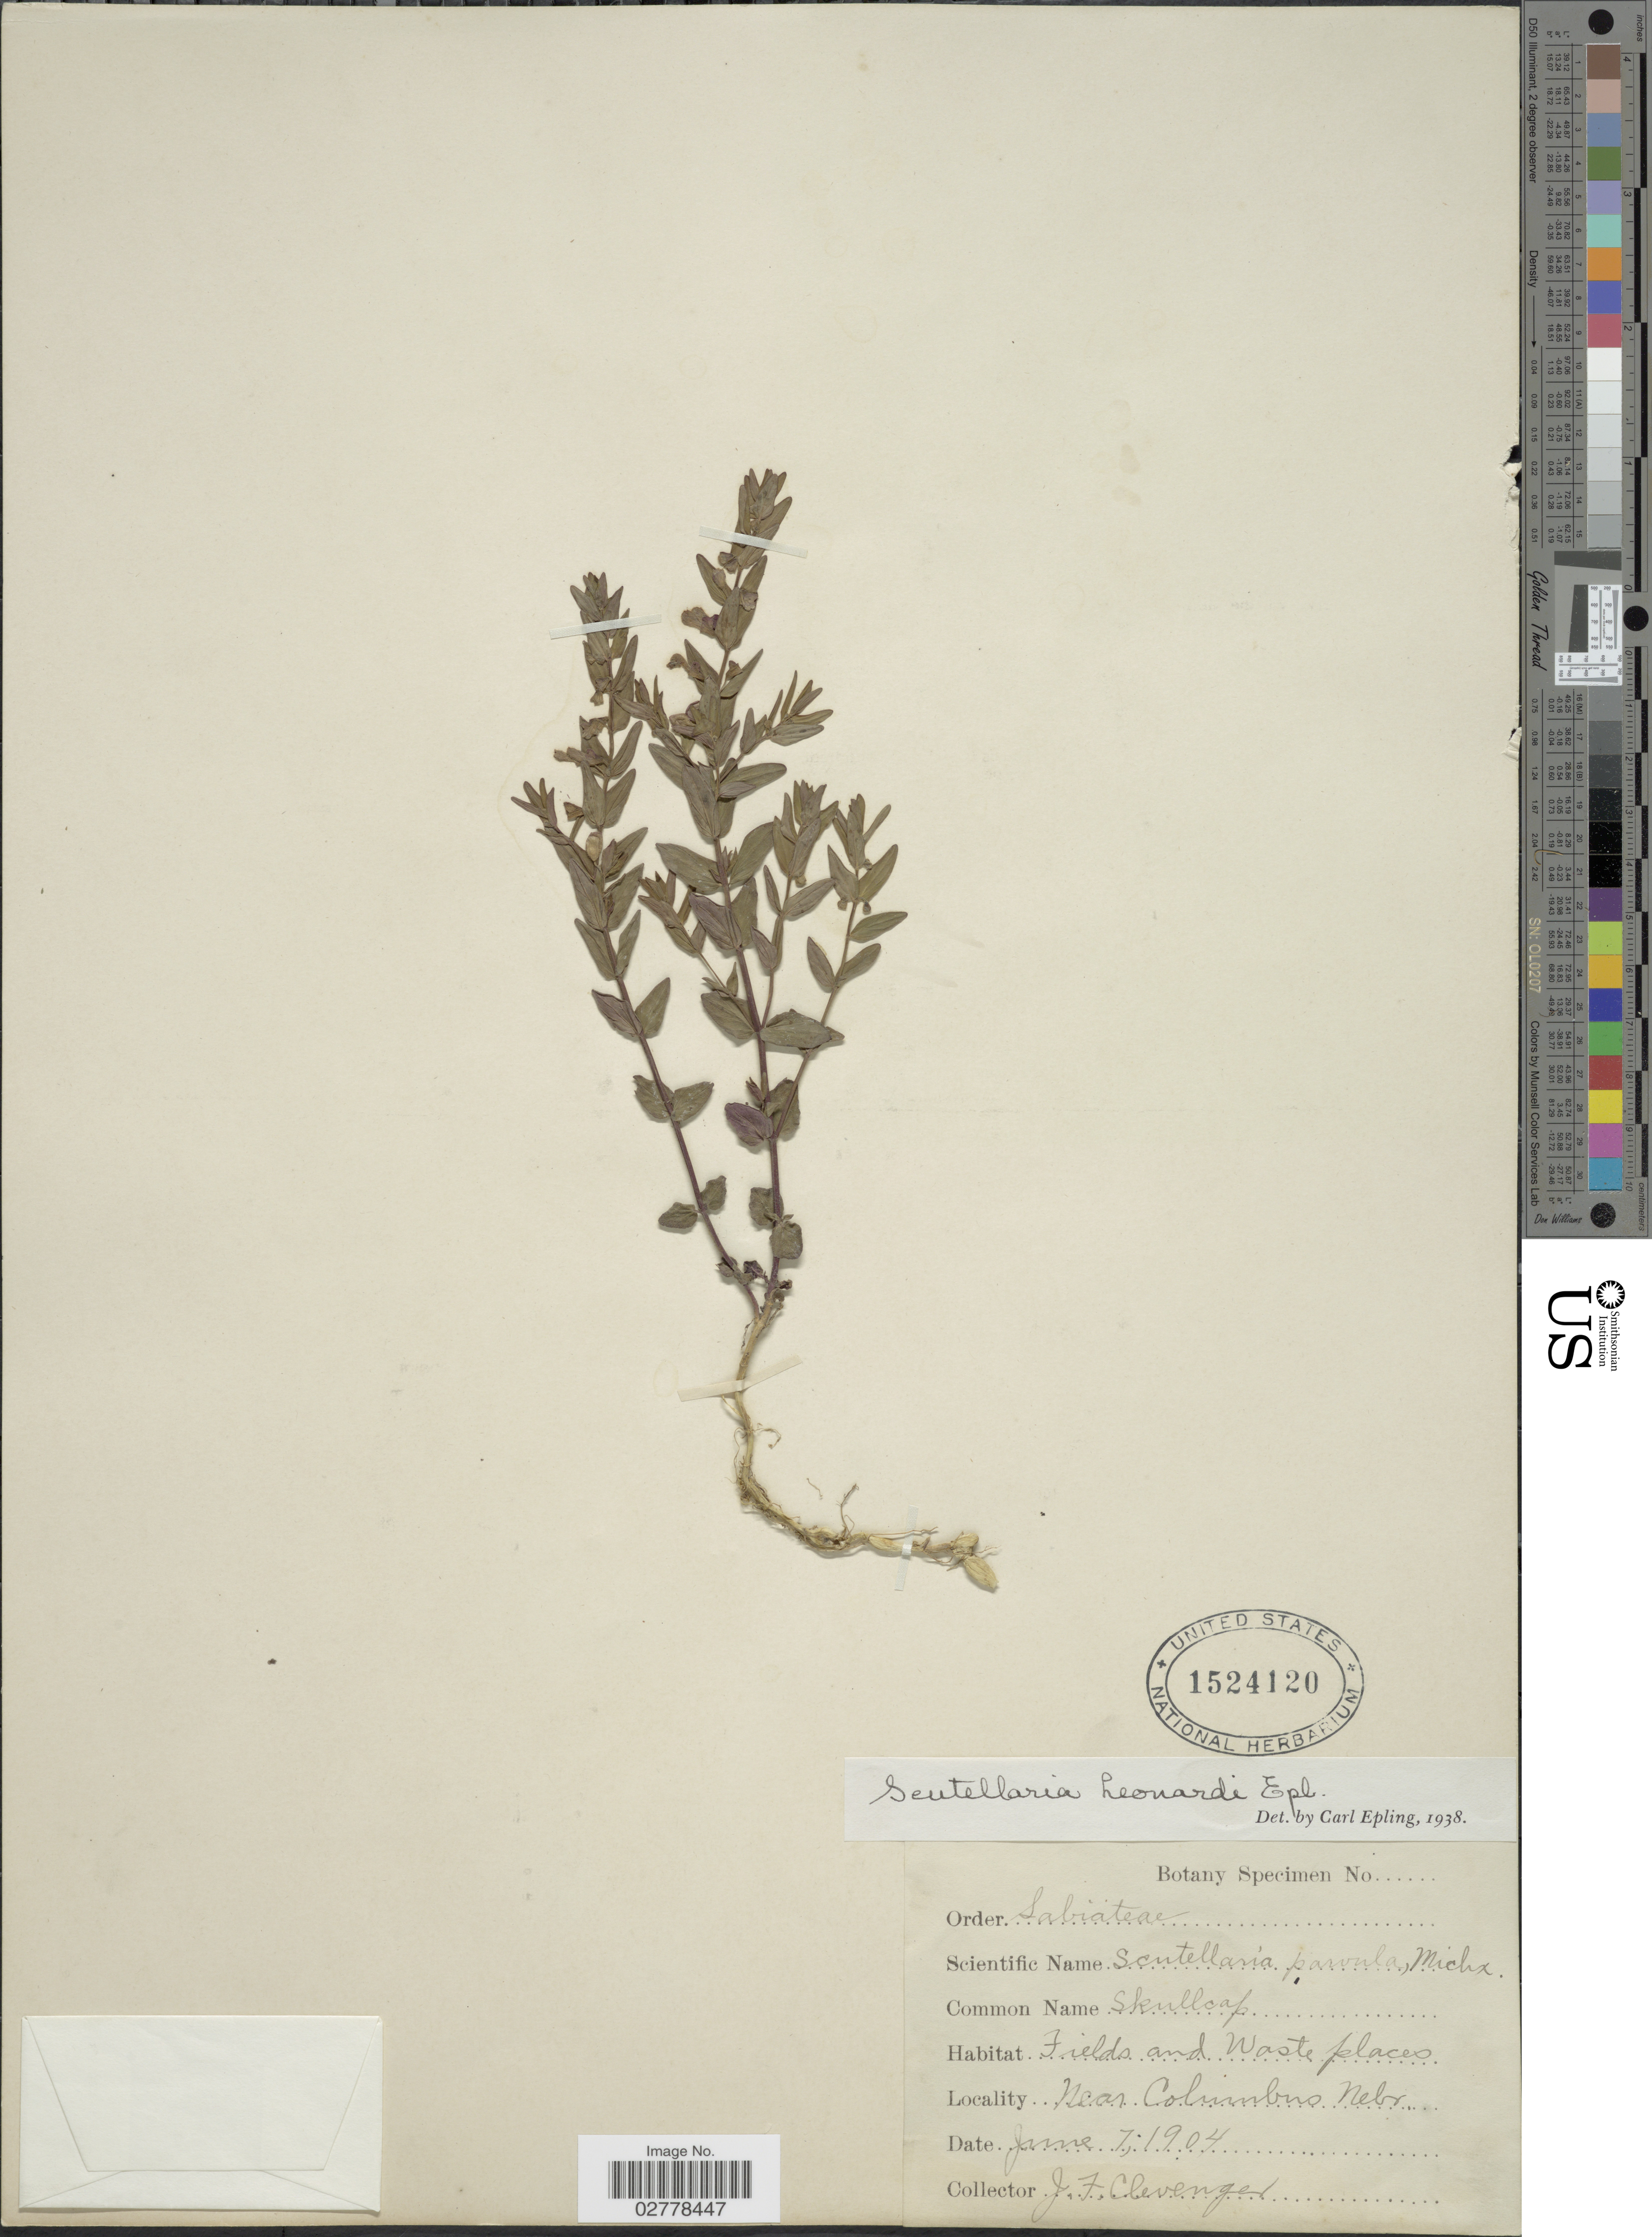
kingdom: Plantae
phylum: Tracheophyta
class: Magnoliopsida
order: Lamiales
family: Lamiaceae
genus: Scutellaria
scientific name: Scutellaria leonardii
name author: Epling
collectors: J. F. Clevenger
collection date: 1904-06-07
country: United States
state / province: Nebraska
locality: Near Columbus.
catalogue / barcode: US 1524120